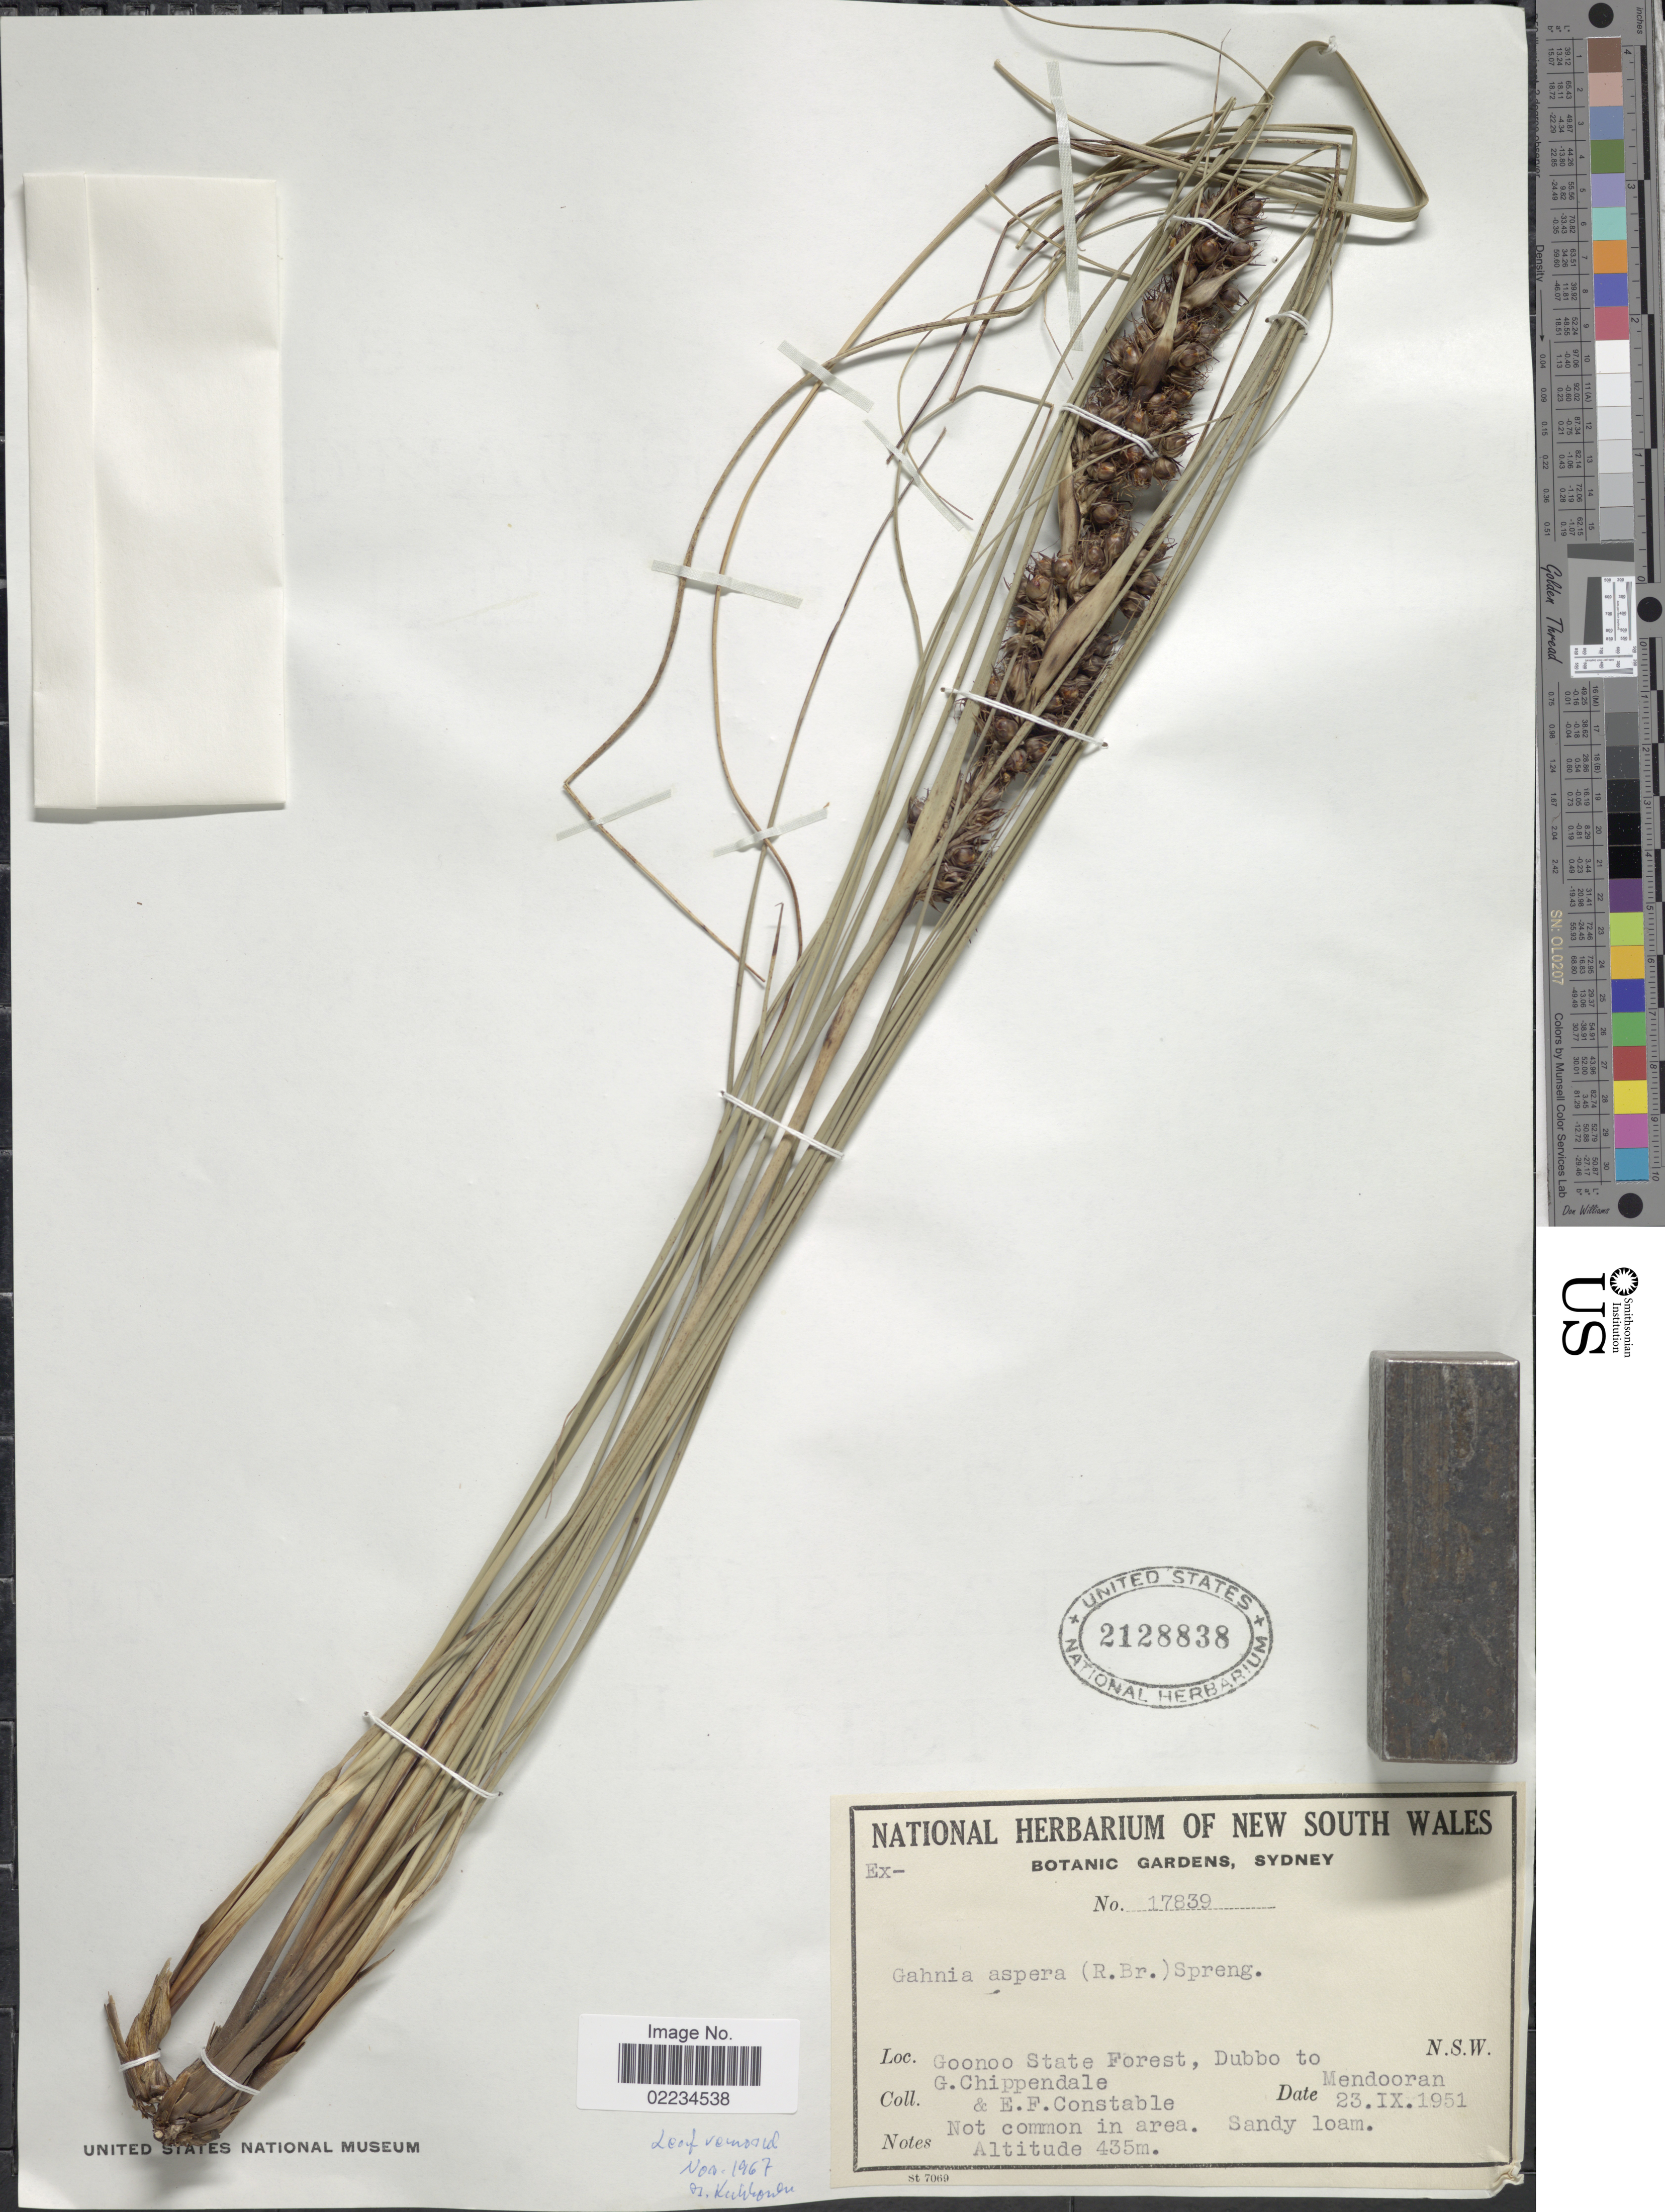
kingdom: Plantae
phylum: Tracheophyta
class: Liliopsida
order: Poales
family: Cyperaceae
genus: Gahnia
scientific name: Gahnia aspera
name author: (R. Br.) Spreng.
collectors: G. Chippendale & E. F. Constable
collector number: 17839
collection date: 1951-09-23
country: Australia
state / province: New South Wales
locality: Goonoo State Forest, Dubbo to Mendooran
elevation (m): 435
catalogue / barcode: US 2128838